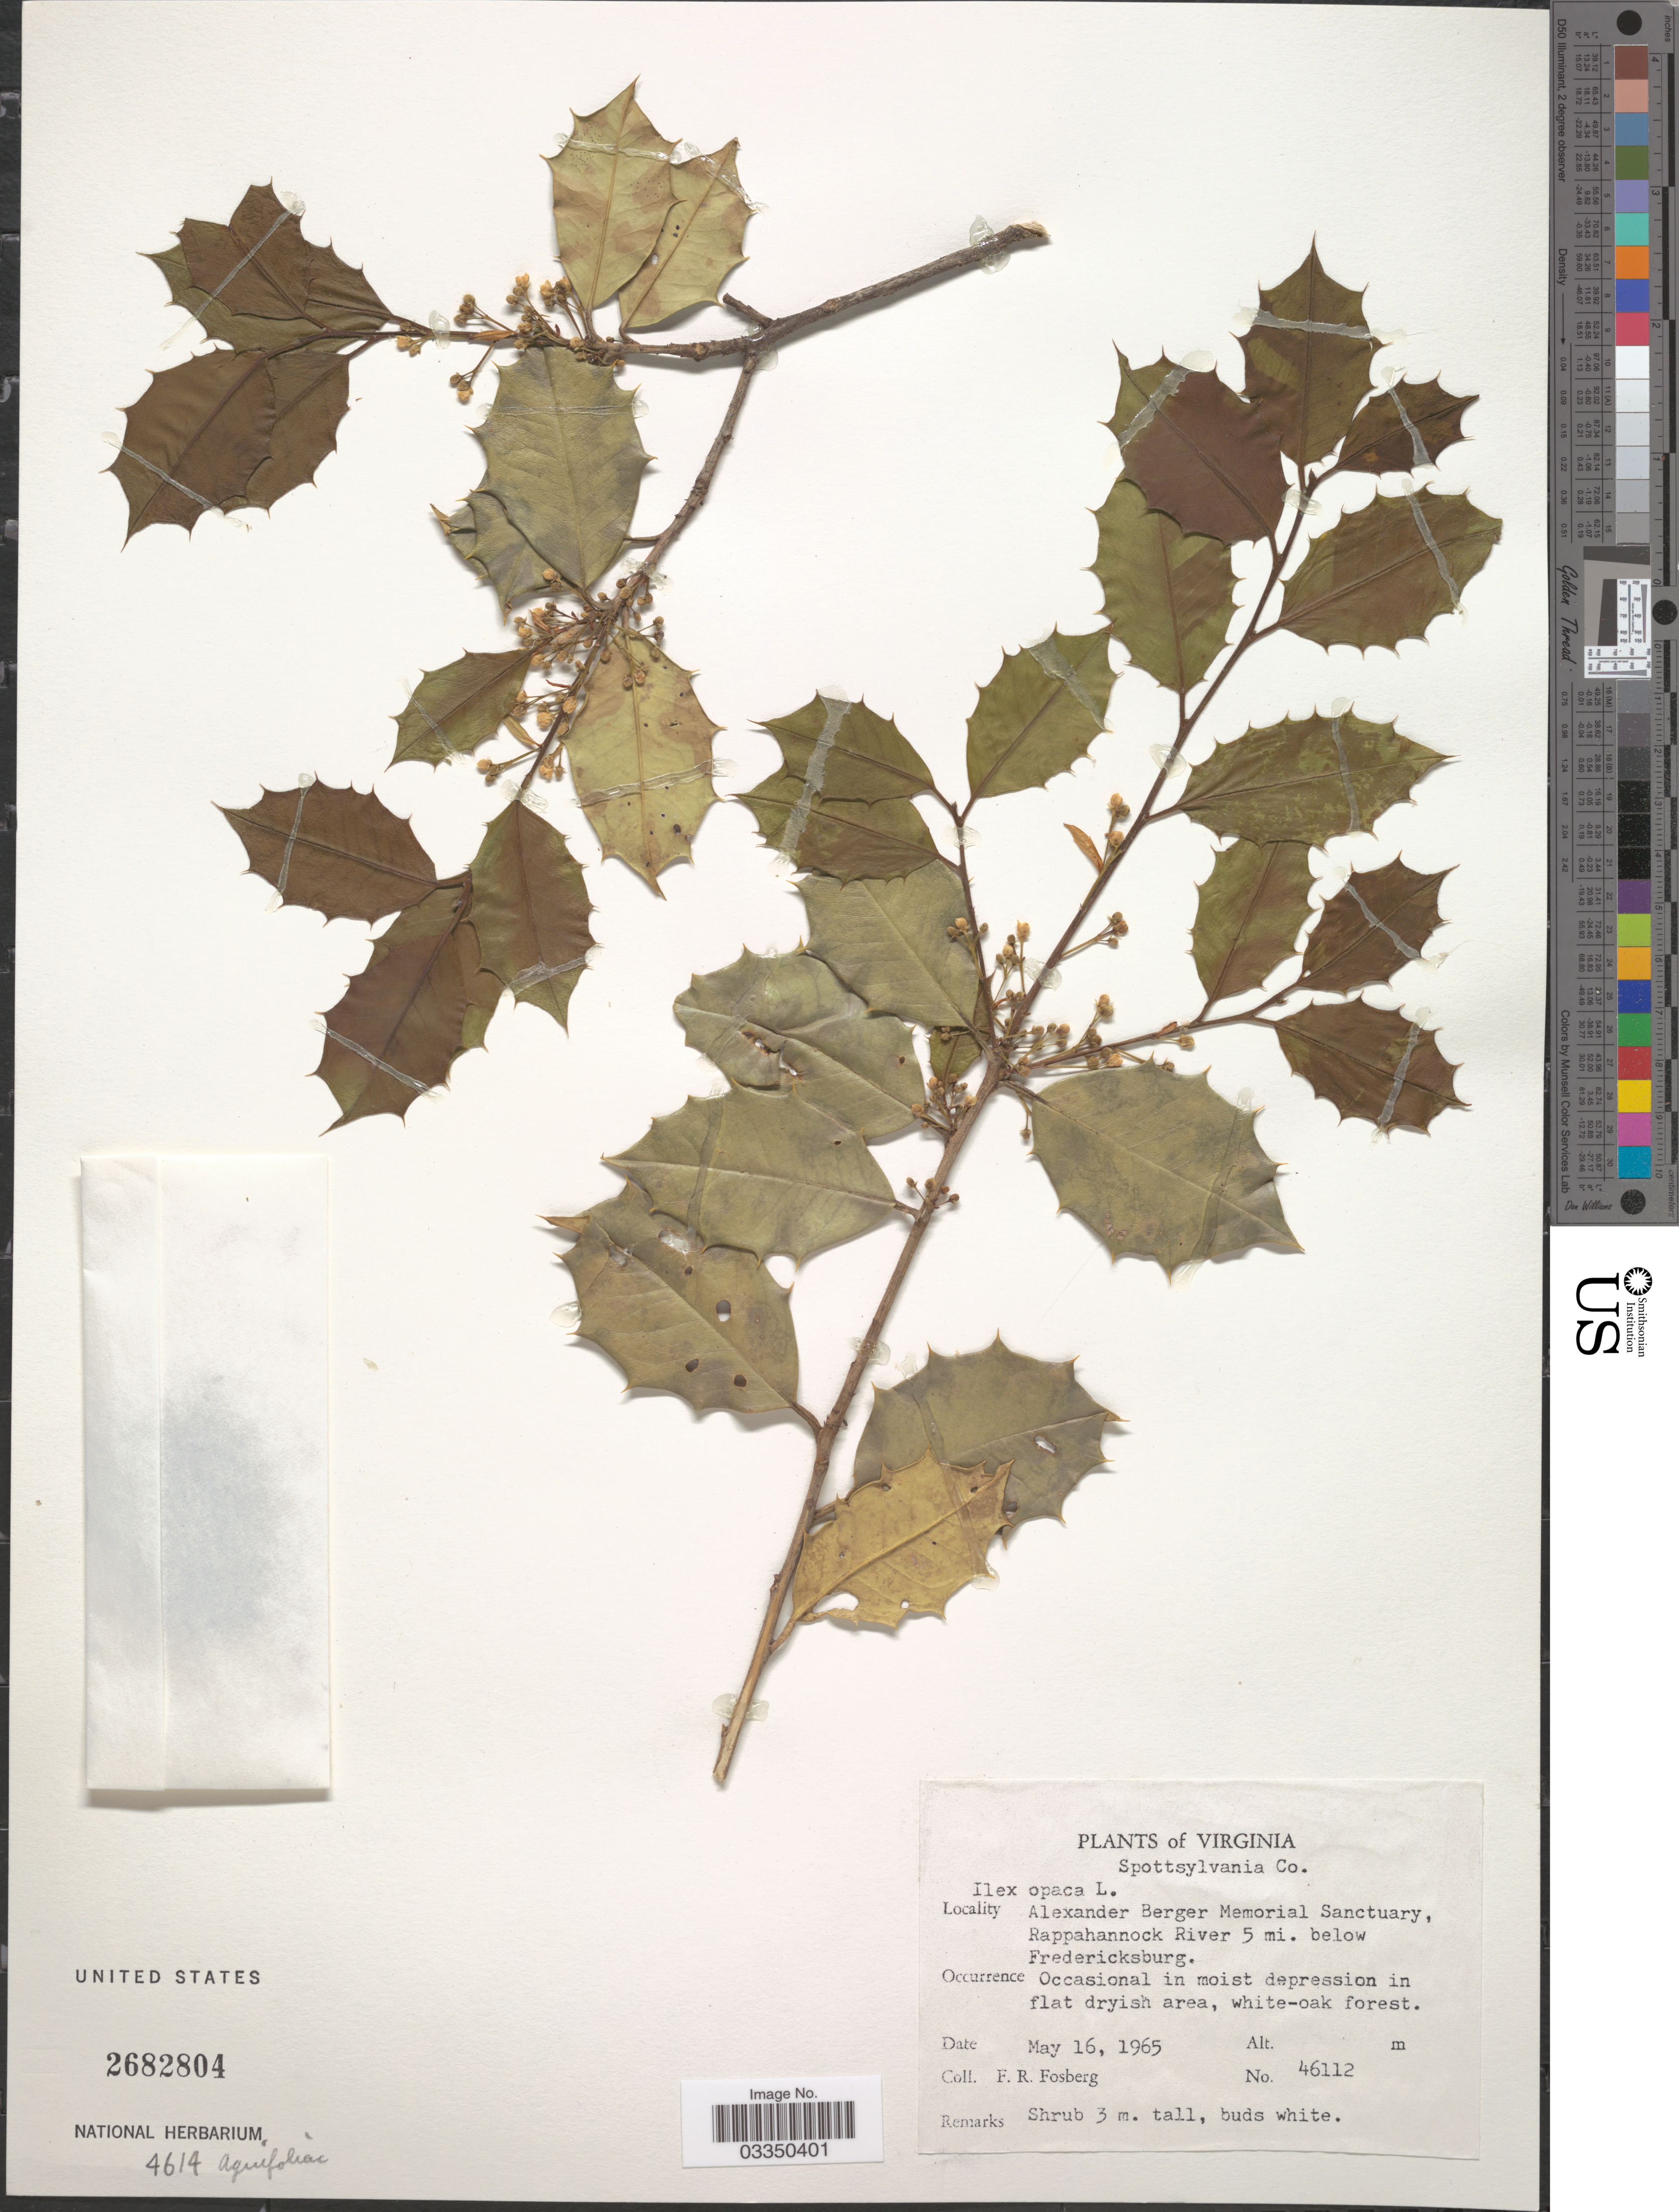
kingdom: Plantae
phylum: Tracheophyta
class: Magnoliopsida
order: Aquifoliales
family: Aquifoliaceae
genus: Ilex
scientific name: Ilex opaca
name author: Aiton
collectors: F. R. Fosberg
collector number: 46112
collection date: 1965-05-16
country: United States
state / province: Virginia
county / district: Spotsylvania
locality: Spottsylvania Co. Alexander Berger Memorial Sanctuary, Rappahannock River 5 mi. below Fredericksburg. In flat dryish area.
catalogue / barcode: US 2682804